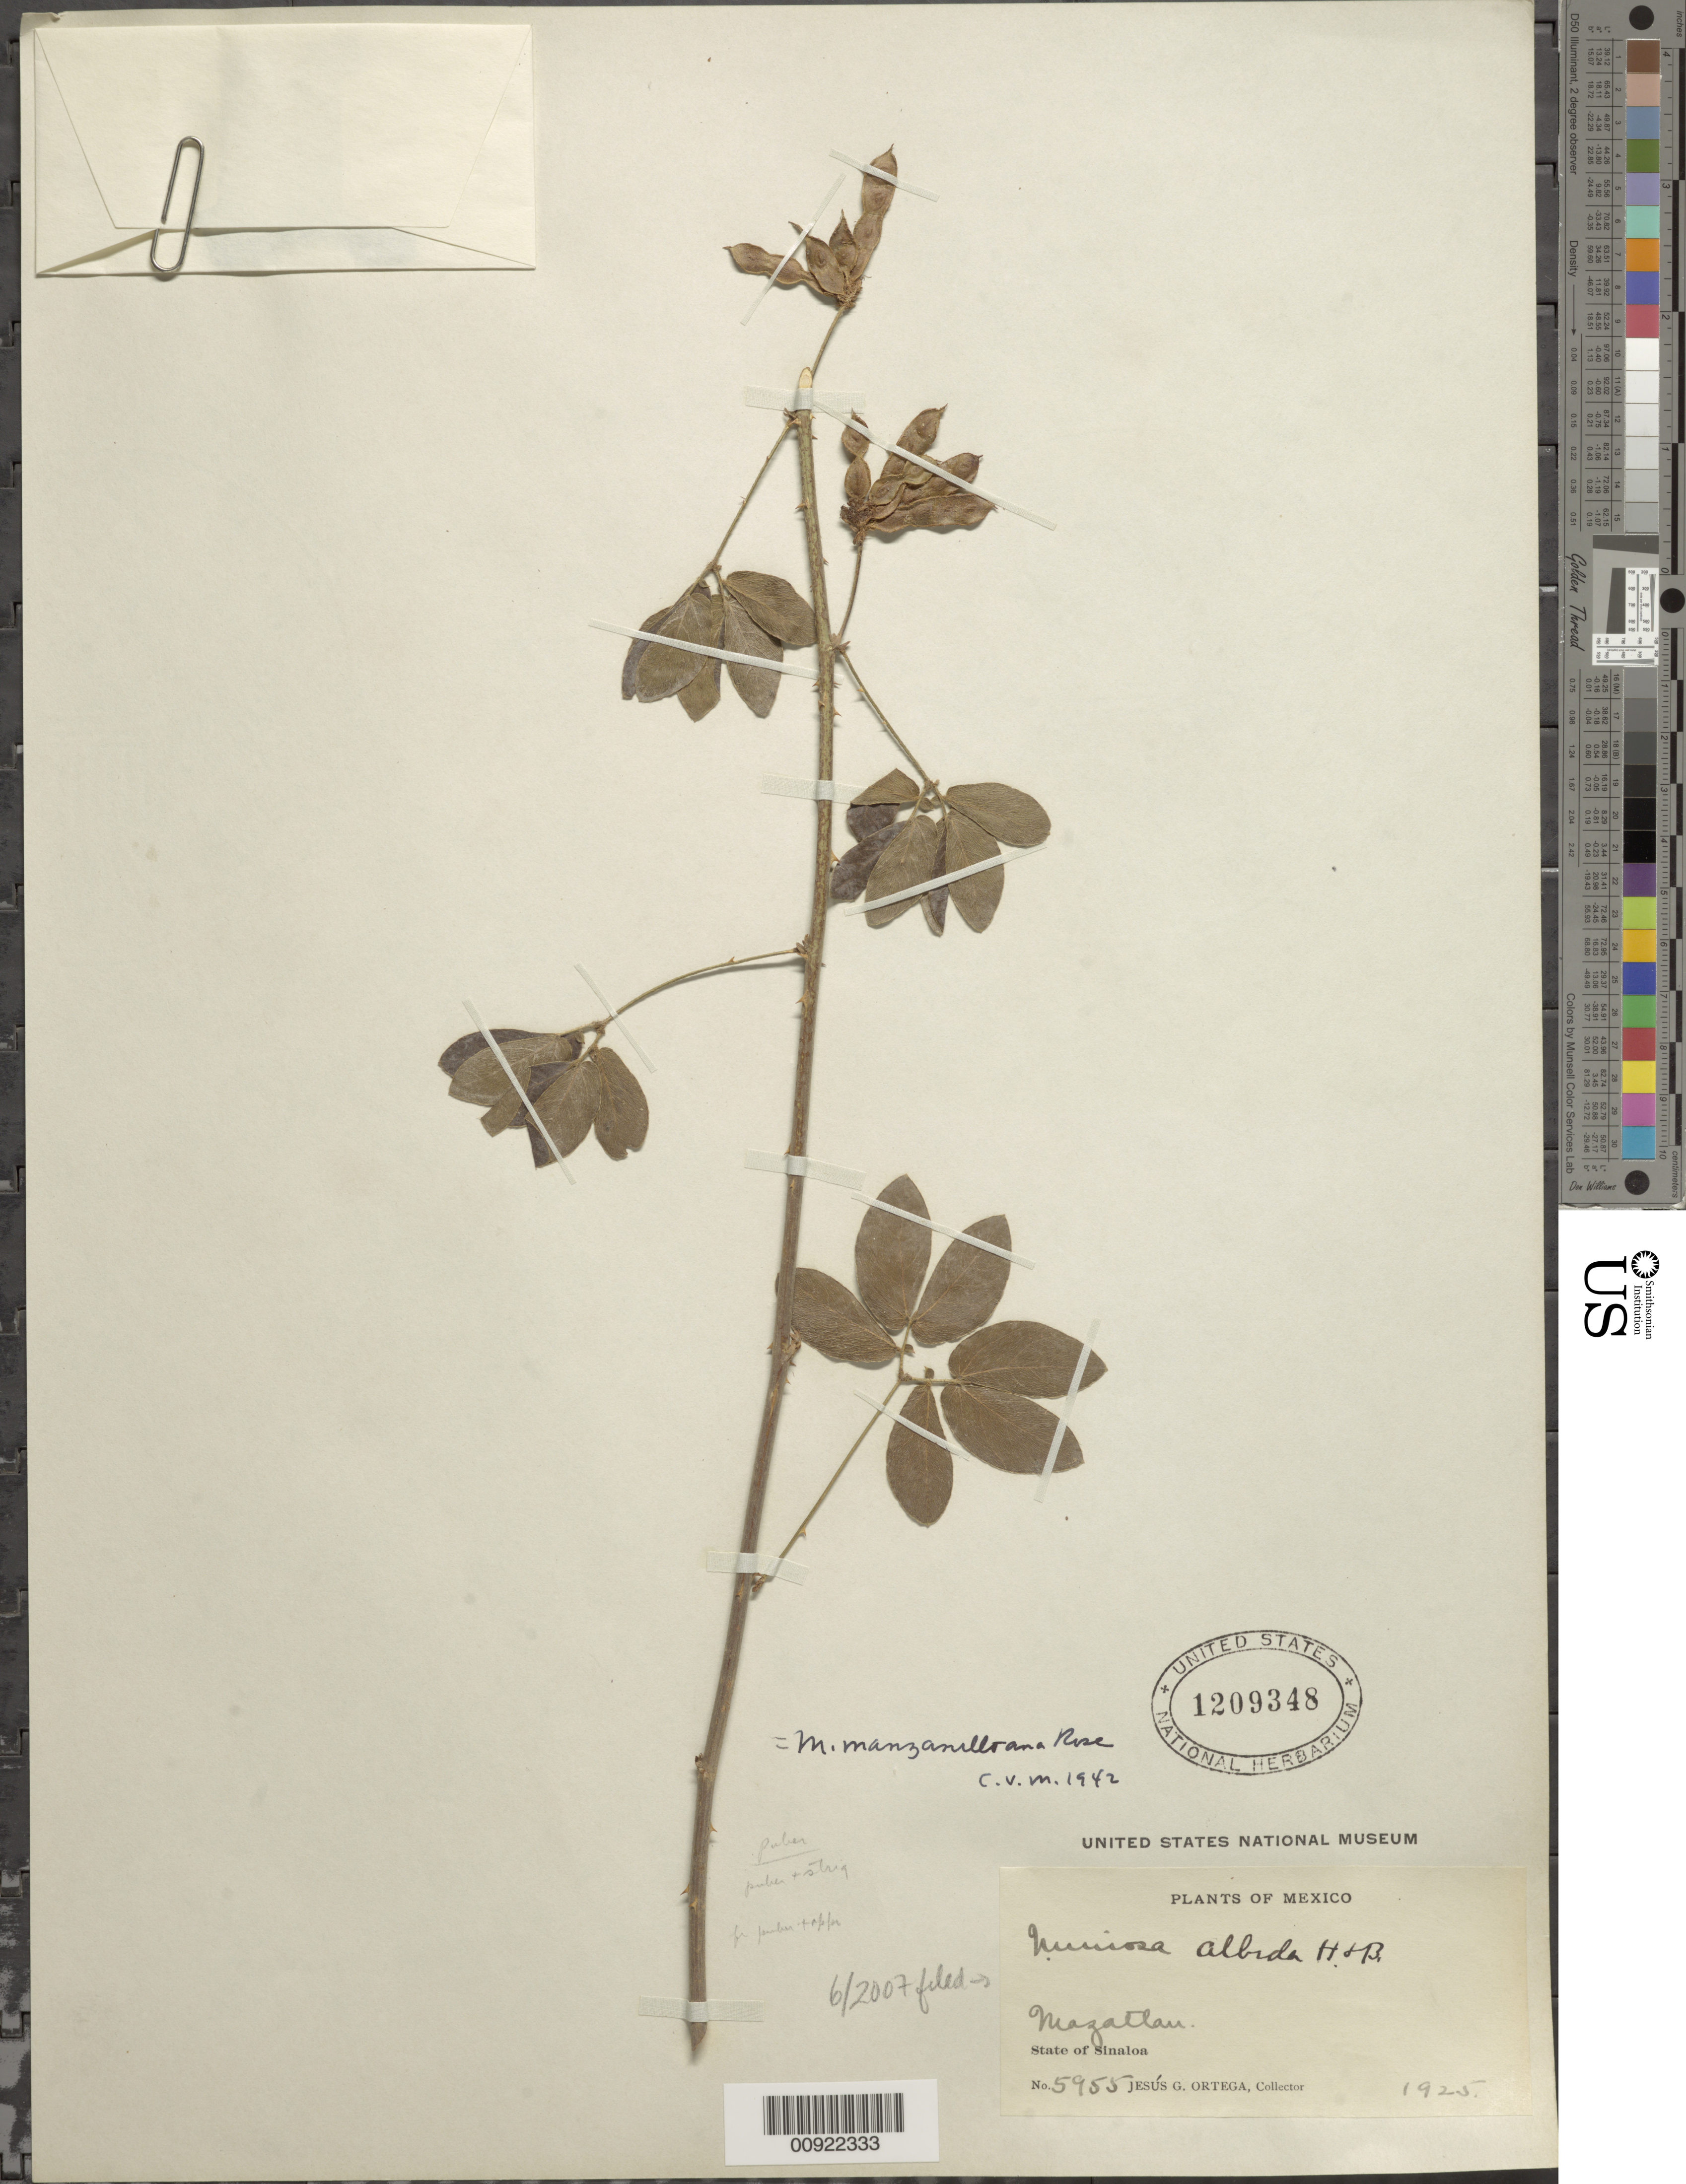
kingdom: Plantae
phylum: Tracheophyta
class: Magnoliopsida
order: Fabales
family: Fabaceae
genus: Mimosa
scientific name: Mimosa albida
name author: Humb. & Bonpl. ex Willd.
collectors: J. Ortega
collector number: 5955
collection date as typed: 1925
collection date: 1925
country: Mexico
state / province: Sinaloa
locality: Mazatlán, State of Sinaloa.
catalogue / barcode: US 1209348